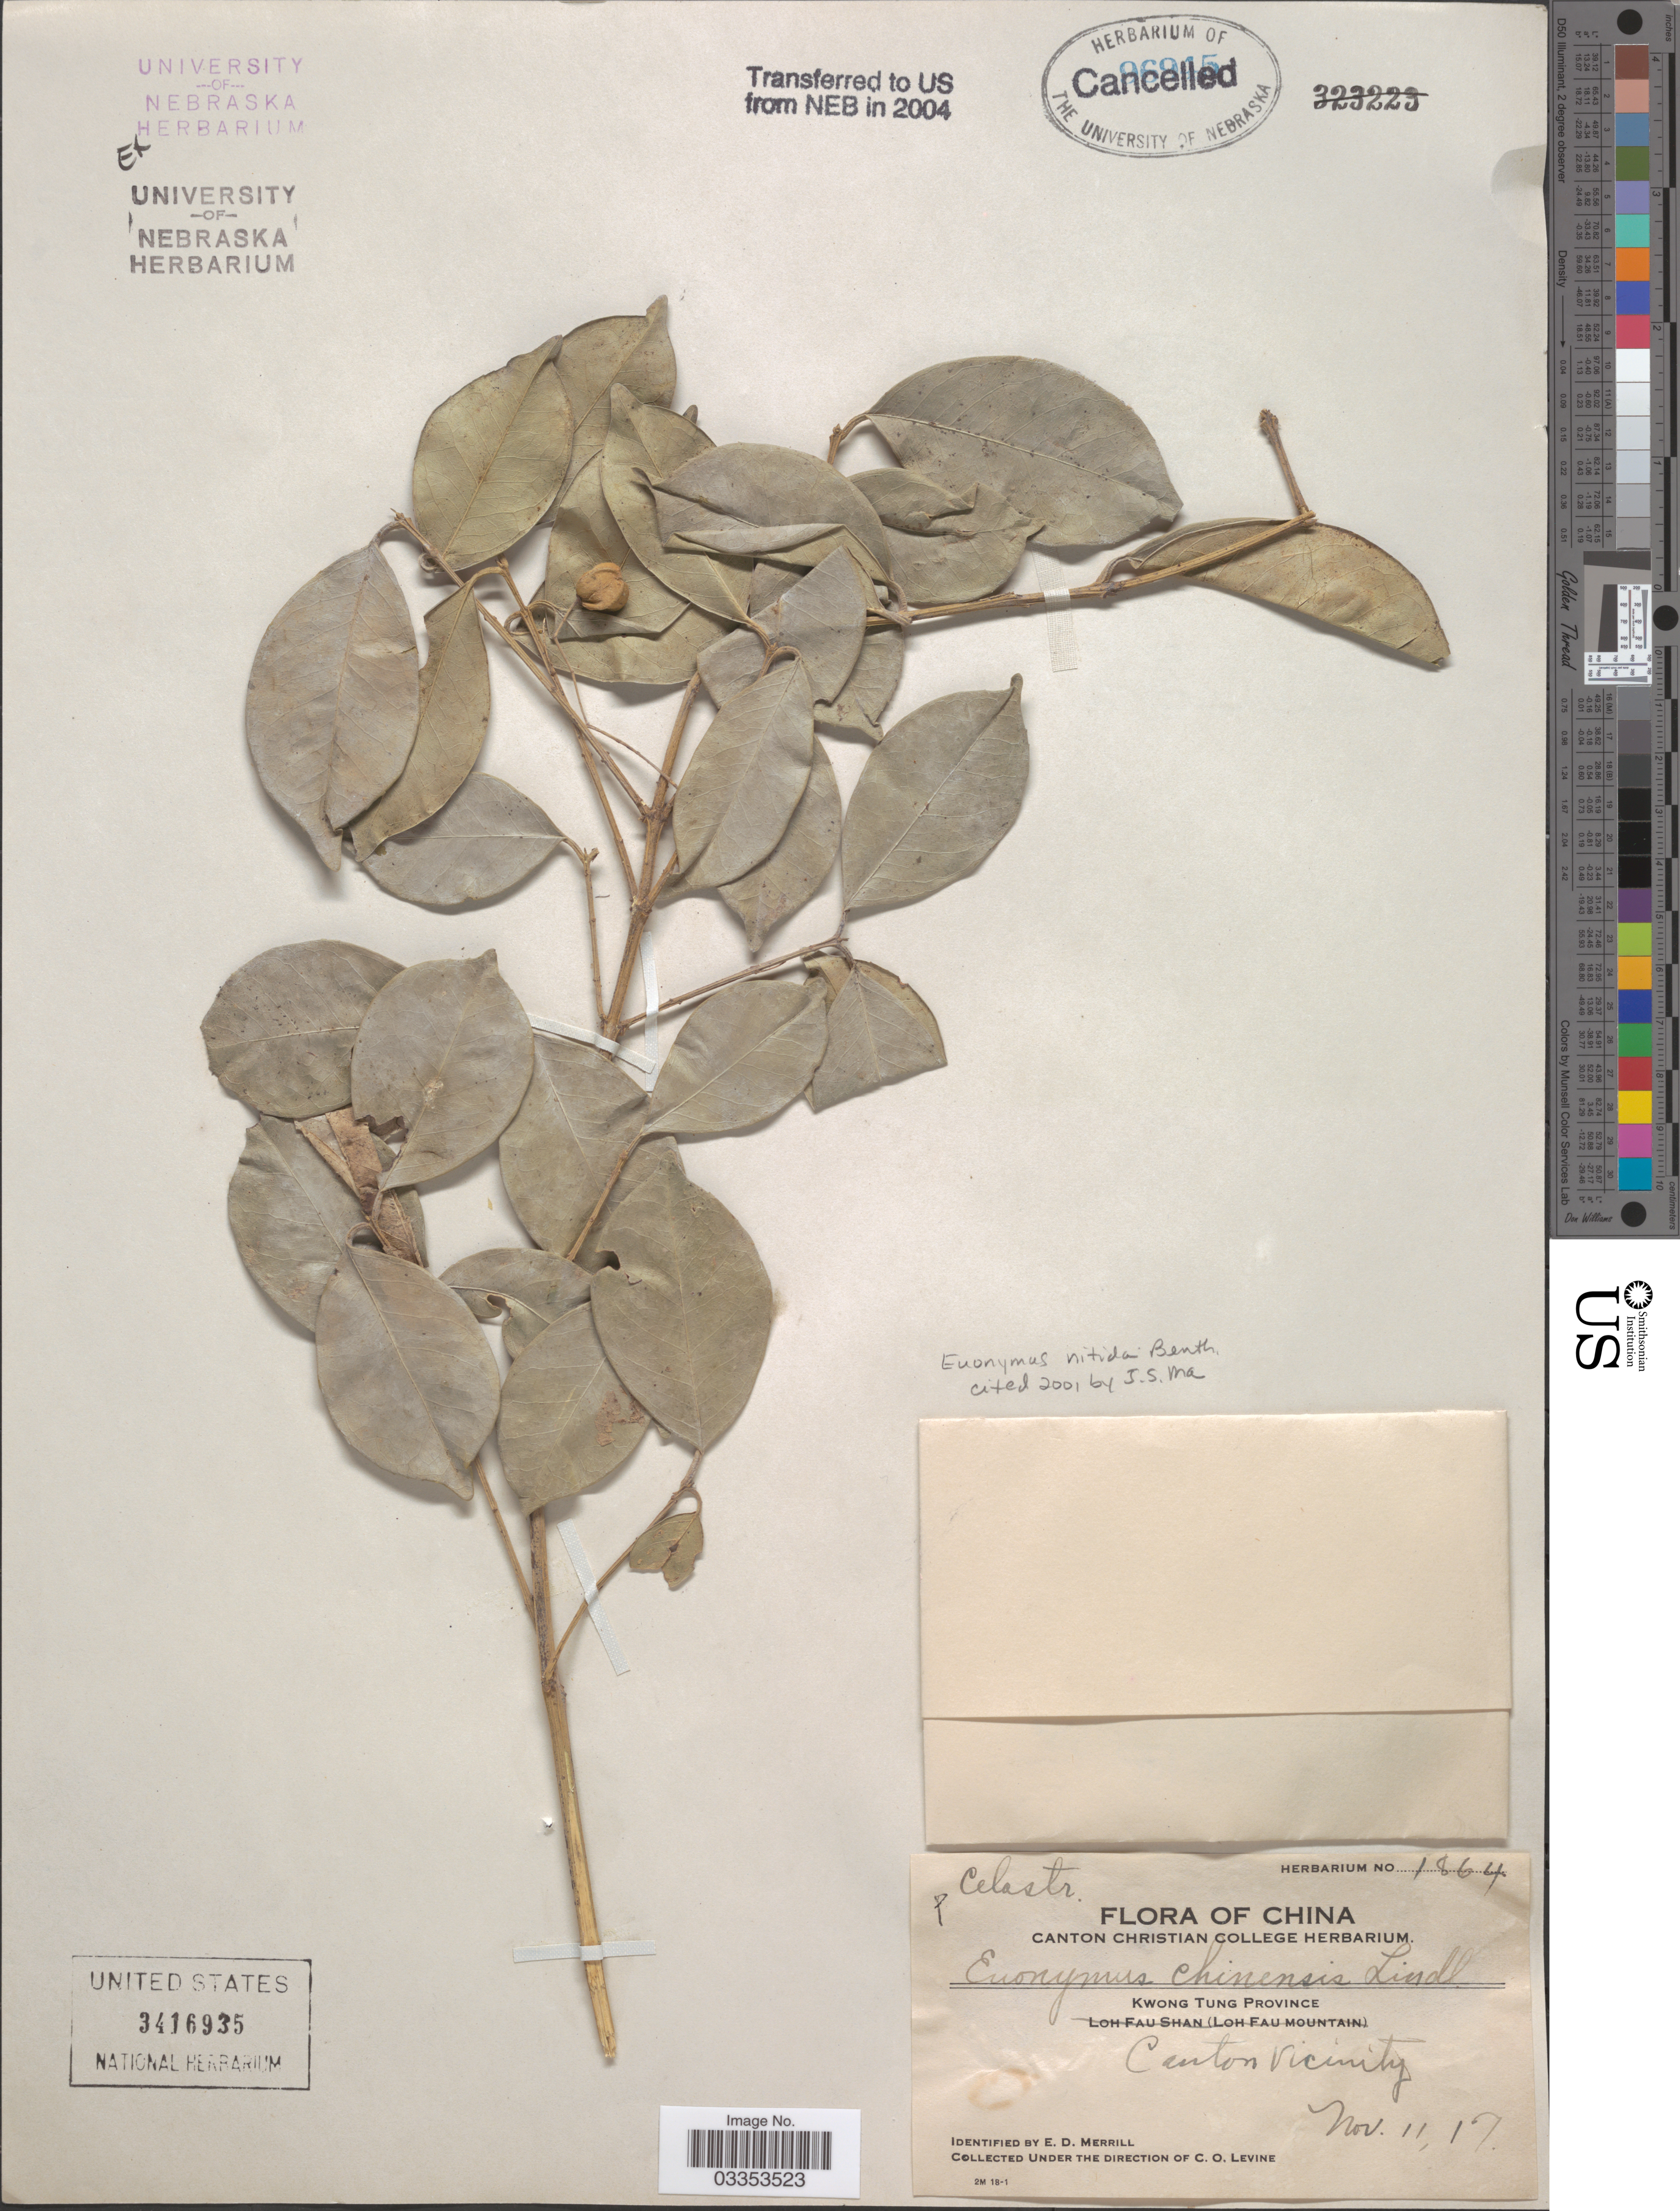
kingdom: Plantae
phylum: Tracheophyta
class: Magnoliopsida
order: Celastrales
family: Celastraceae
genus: Euonymus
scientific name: Euonymus nitidus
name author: Benth.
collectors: C. O. Levine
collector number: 1864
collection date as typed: Transcribed d/m/y: 11/11/17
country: China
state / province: Guangdong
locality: Kwong Tung Province. Canton Vicinity.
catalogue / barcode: US 3416935